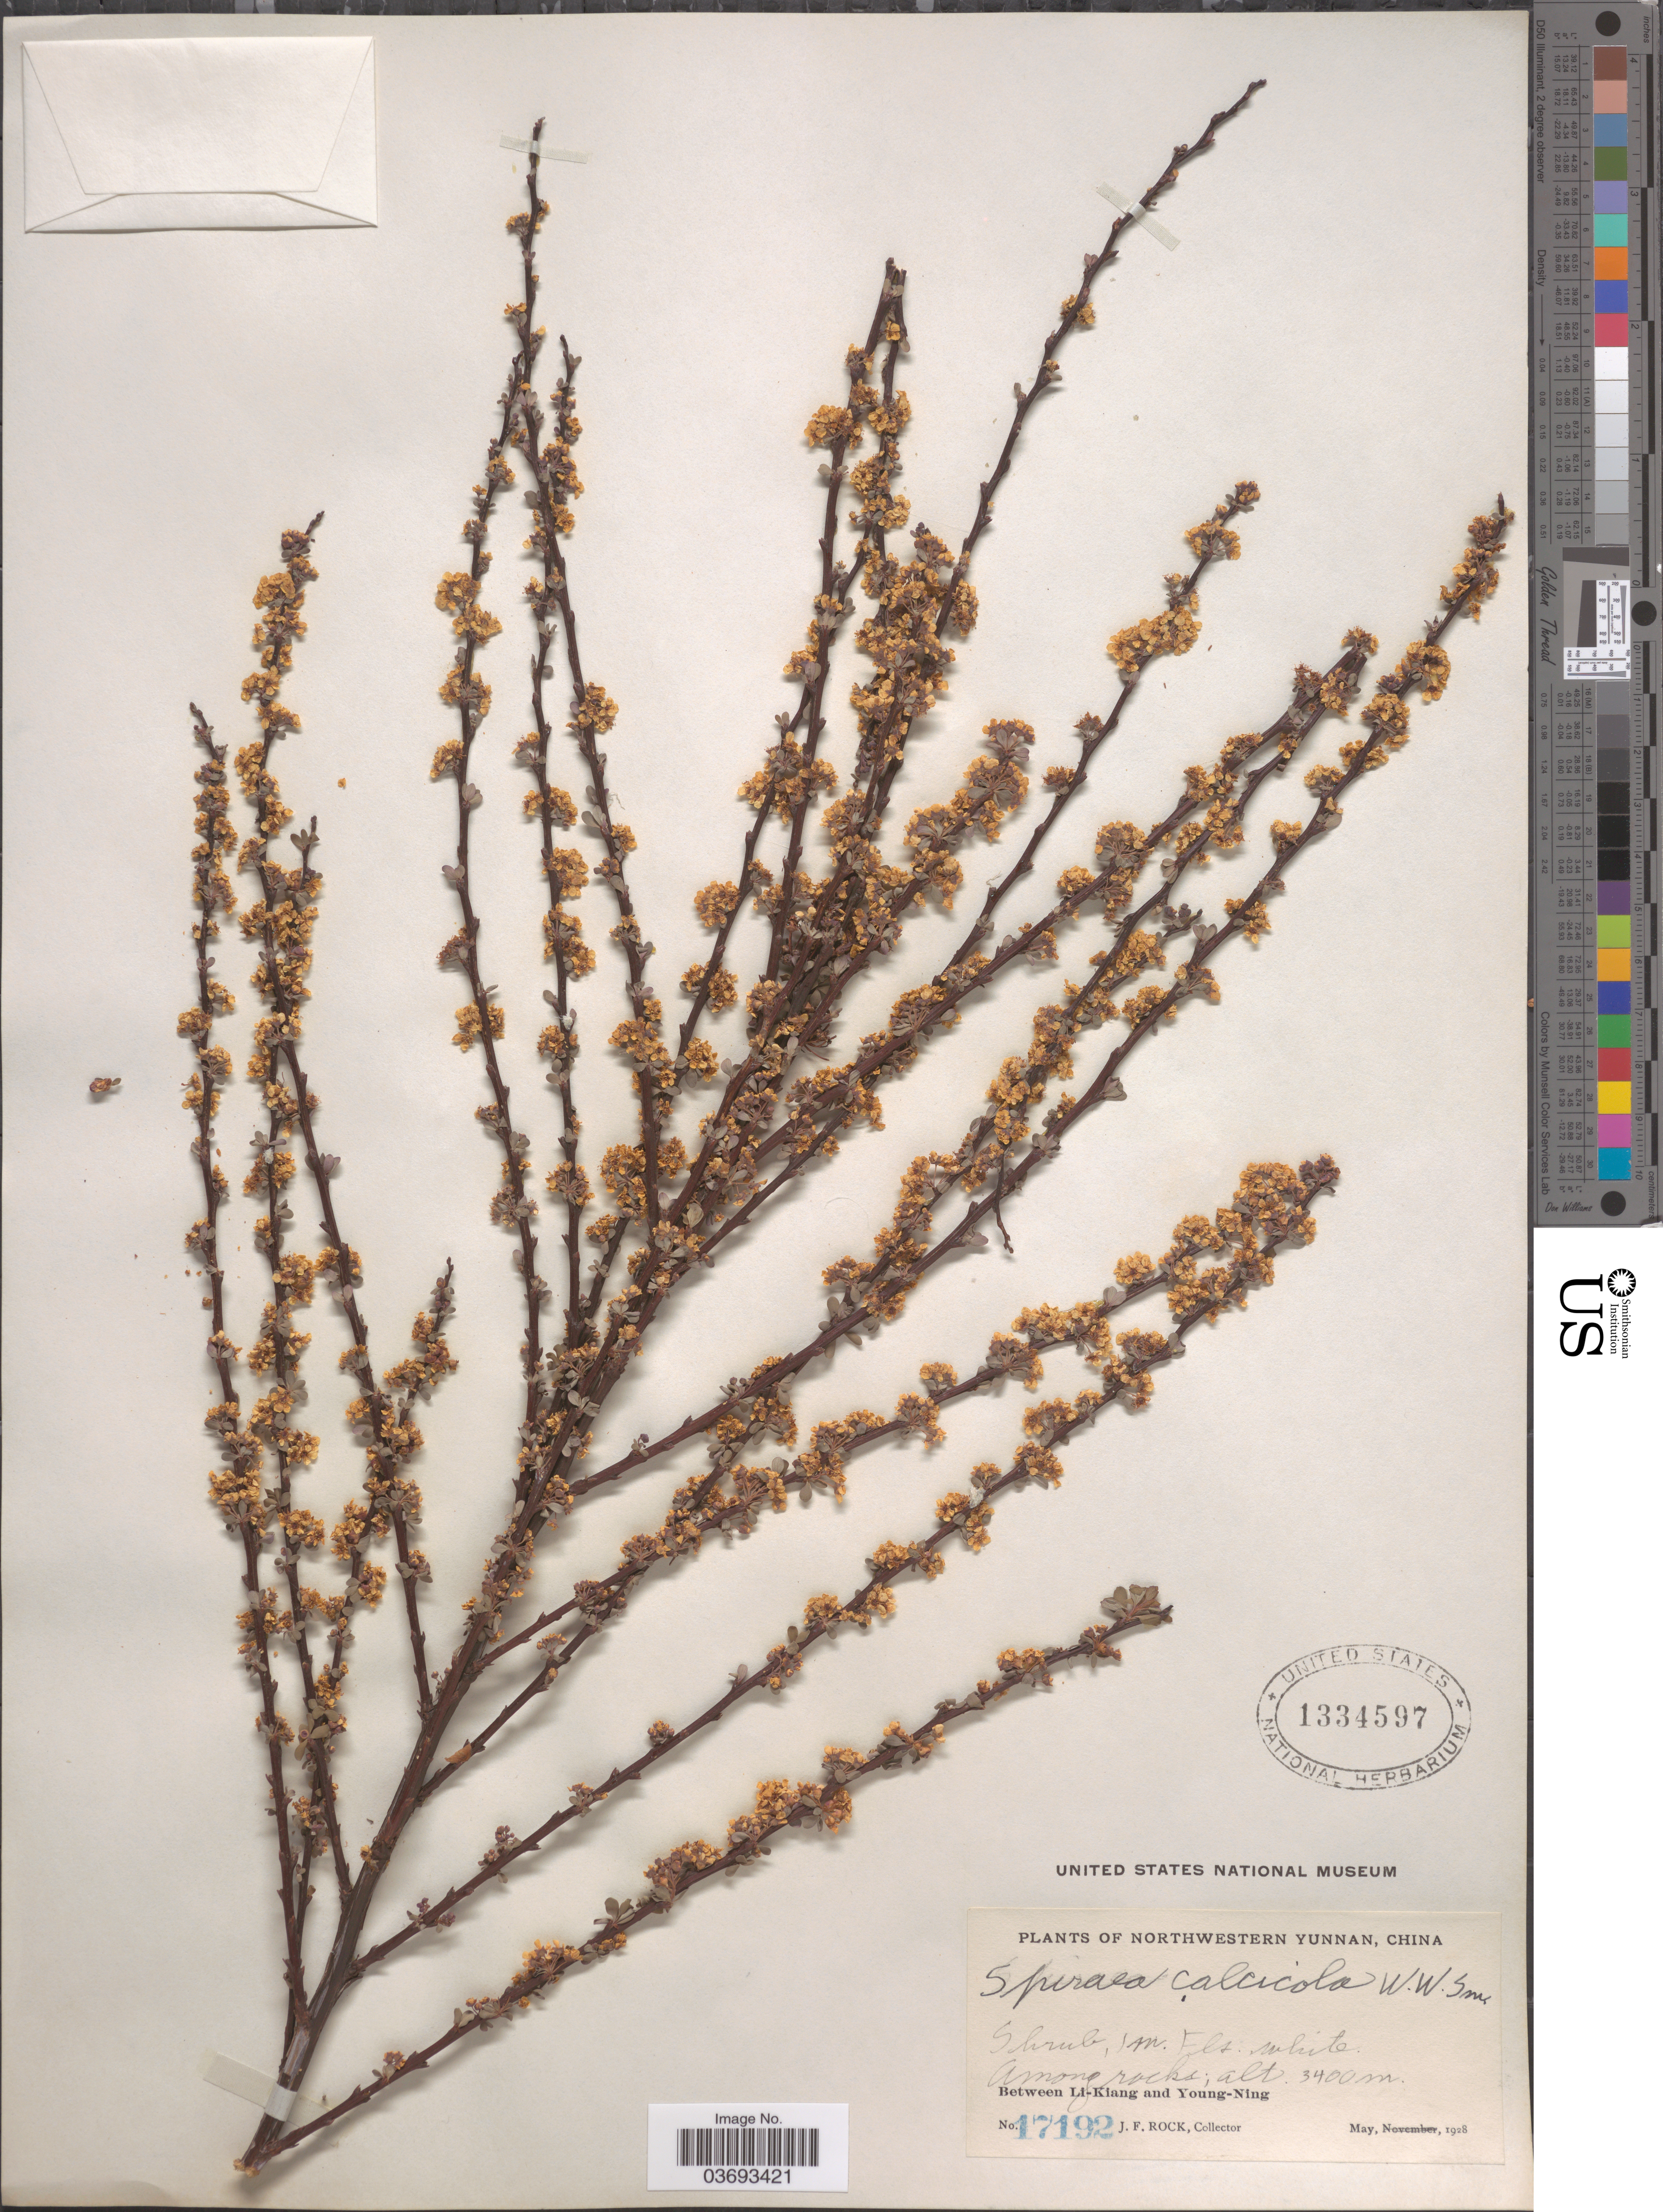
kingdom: Plantae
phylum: Tracheophyta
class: Magnoliopsida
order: Rosales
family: Rosaceae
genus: Spiraea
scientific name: Spiraea calcicola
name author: W.W. Sm.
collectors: J. Rock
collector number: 17192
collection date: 1928-05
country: China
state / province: Yunnan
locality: Northwestern Yunnan. Between Li-Kiang and Young-Ning.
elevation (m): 3400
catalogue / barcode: US 1334597